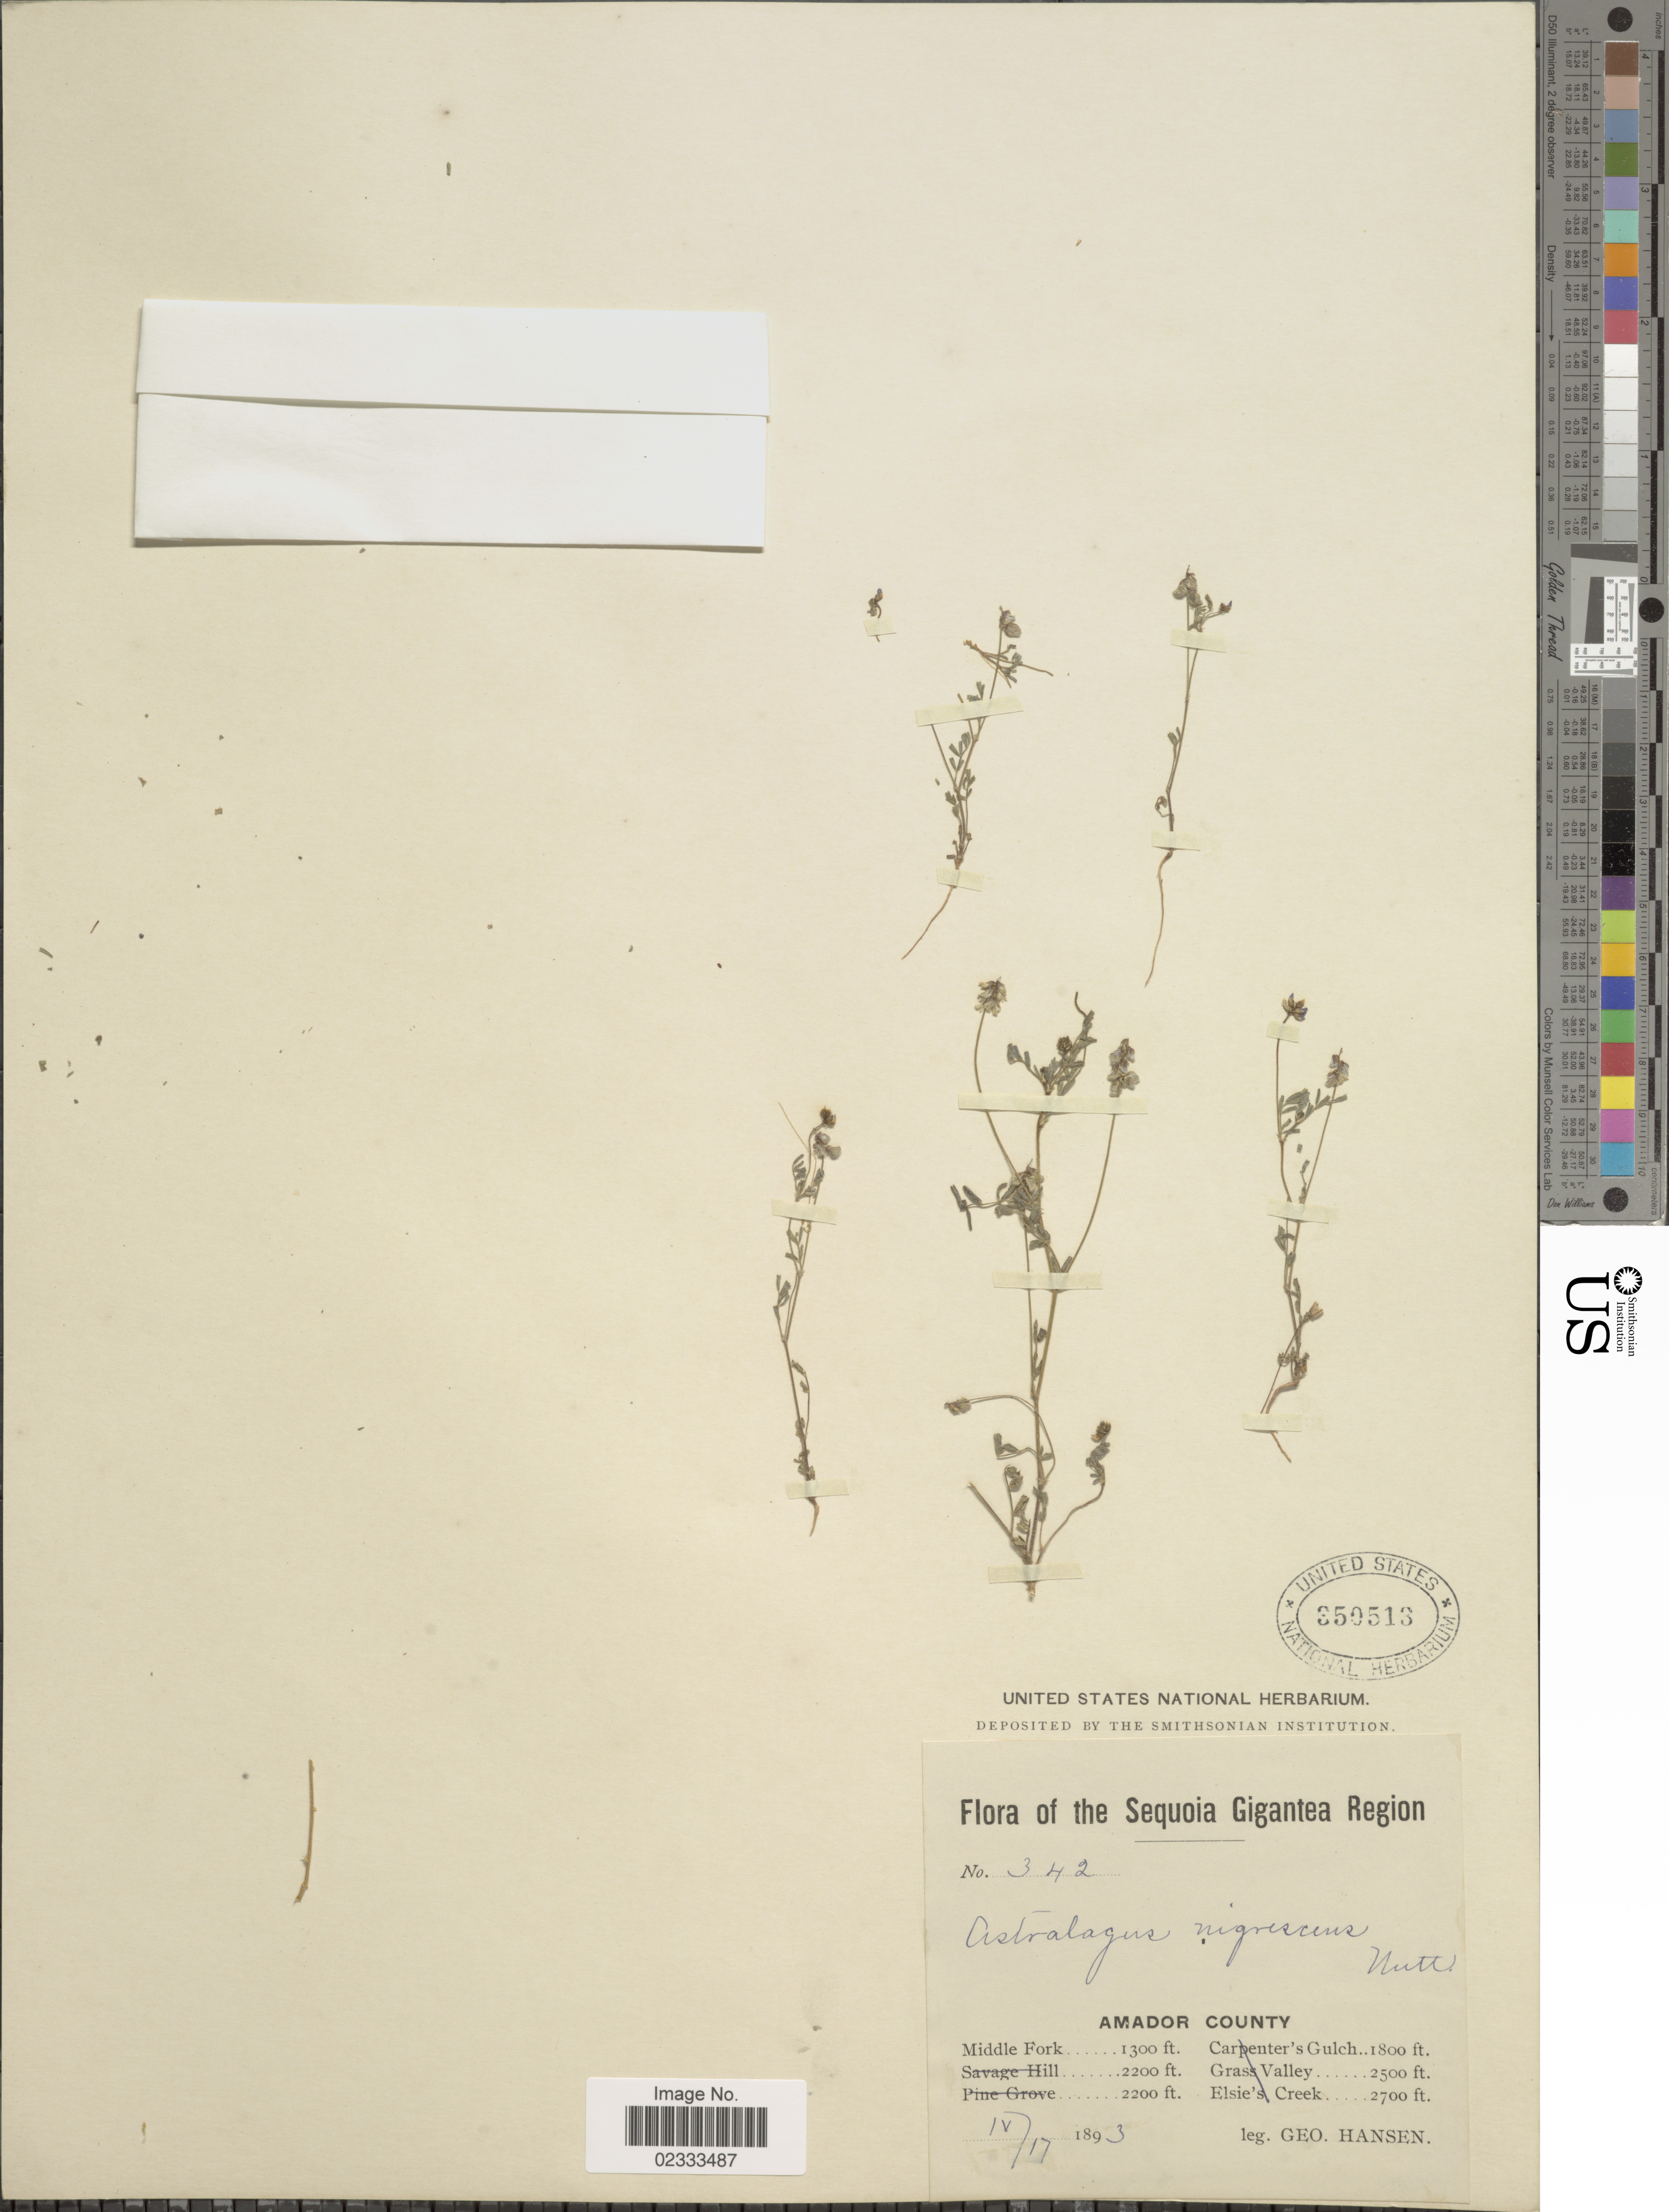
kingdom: Plantae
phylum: Tracheophyta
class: Magnoliopsida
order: Fabales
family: Fabaceae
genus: Astragalus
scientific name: Astragalus nigrescens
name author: Pall.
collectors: G. Hansen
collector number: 342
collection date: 1893-04-17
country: United States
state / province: California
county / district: Amador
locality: Sequoia Gigantea Region, Amador County, Middle Fork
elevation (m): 396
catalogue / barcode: US 350513